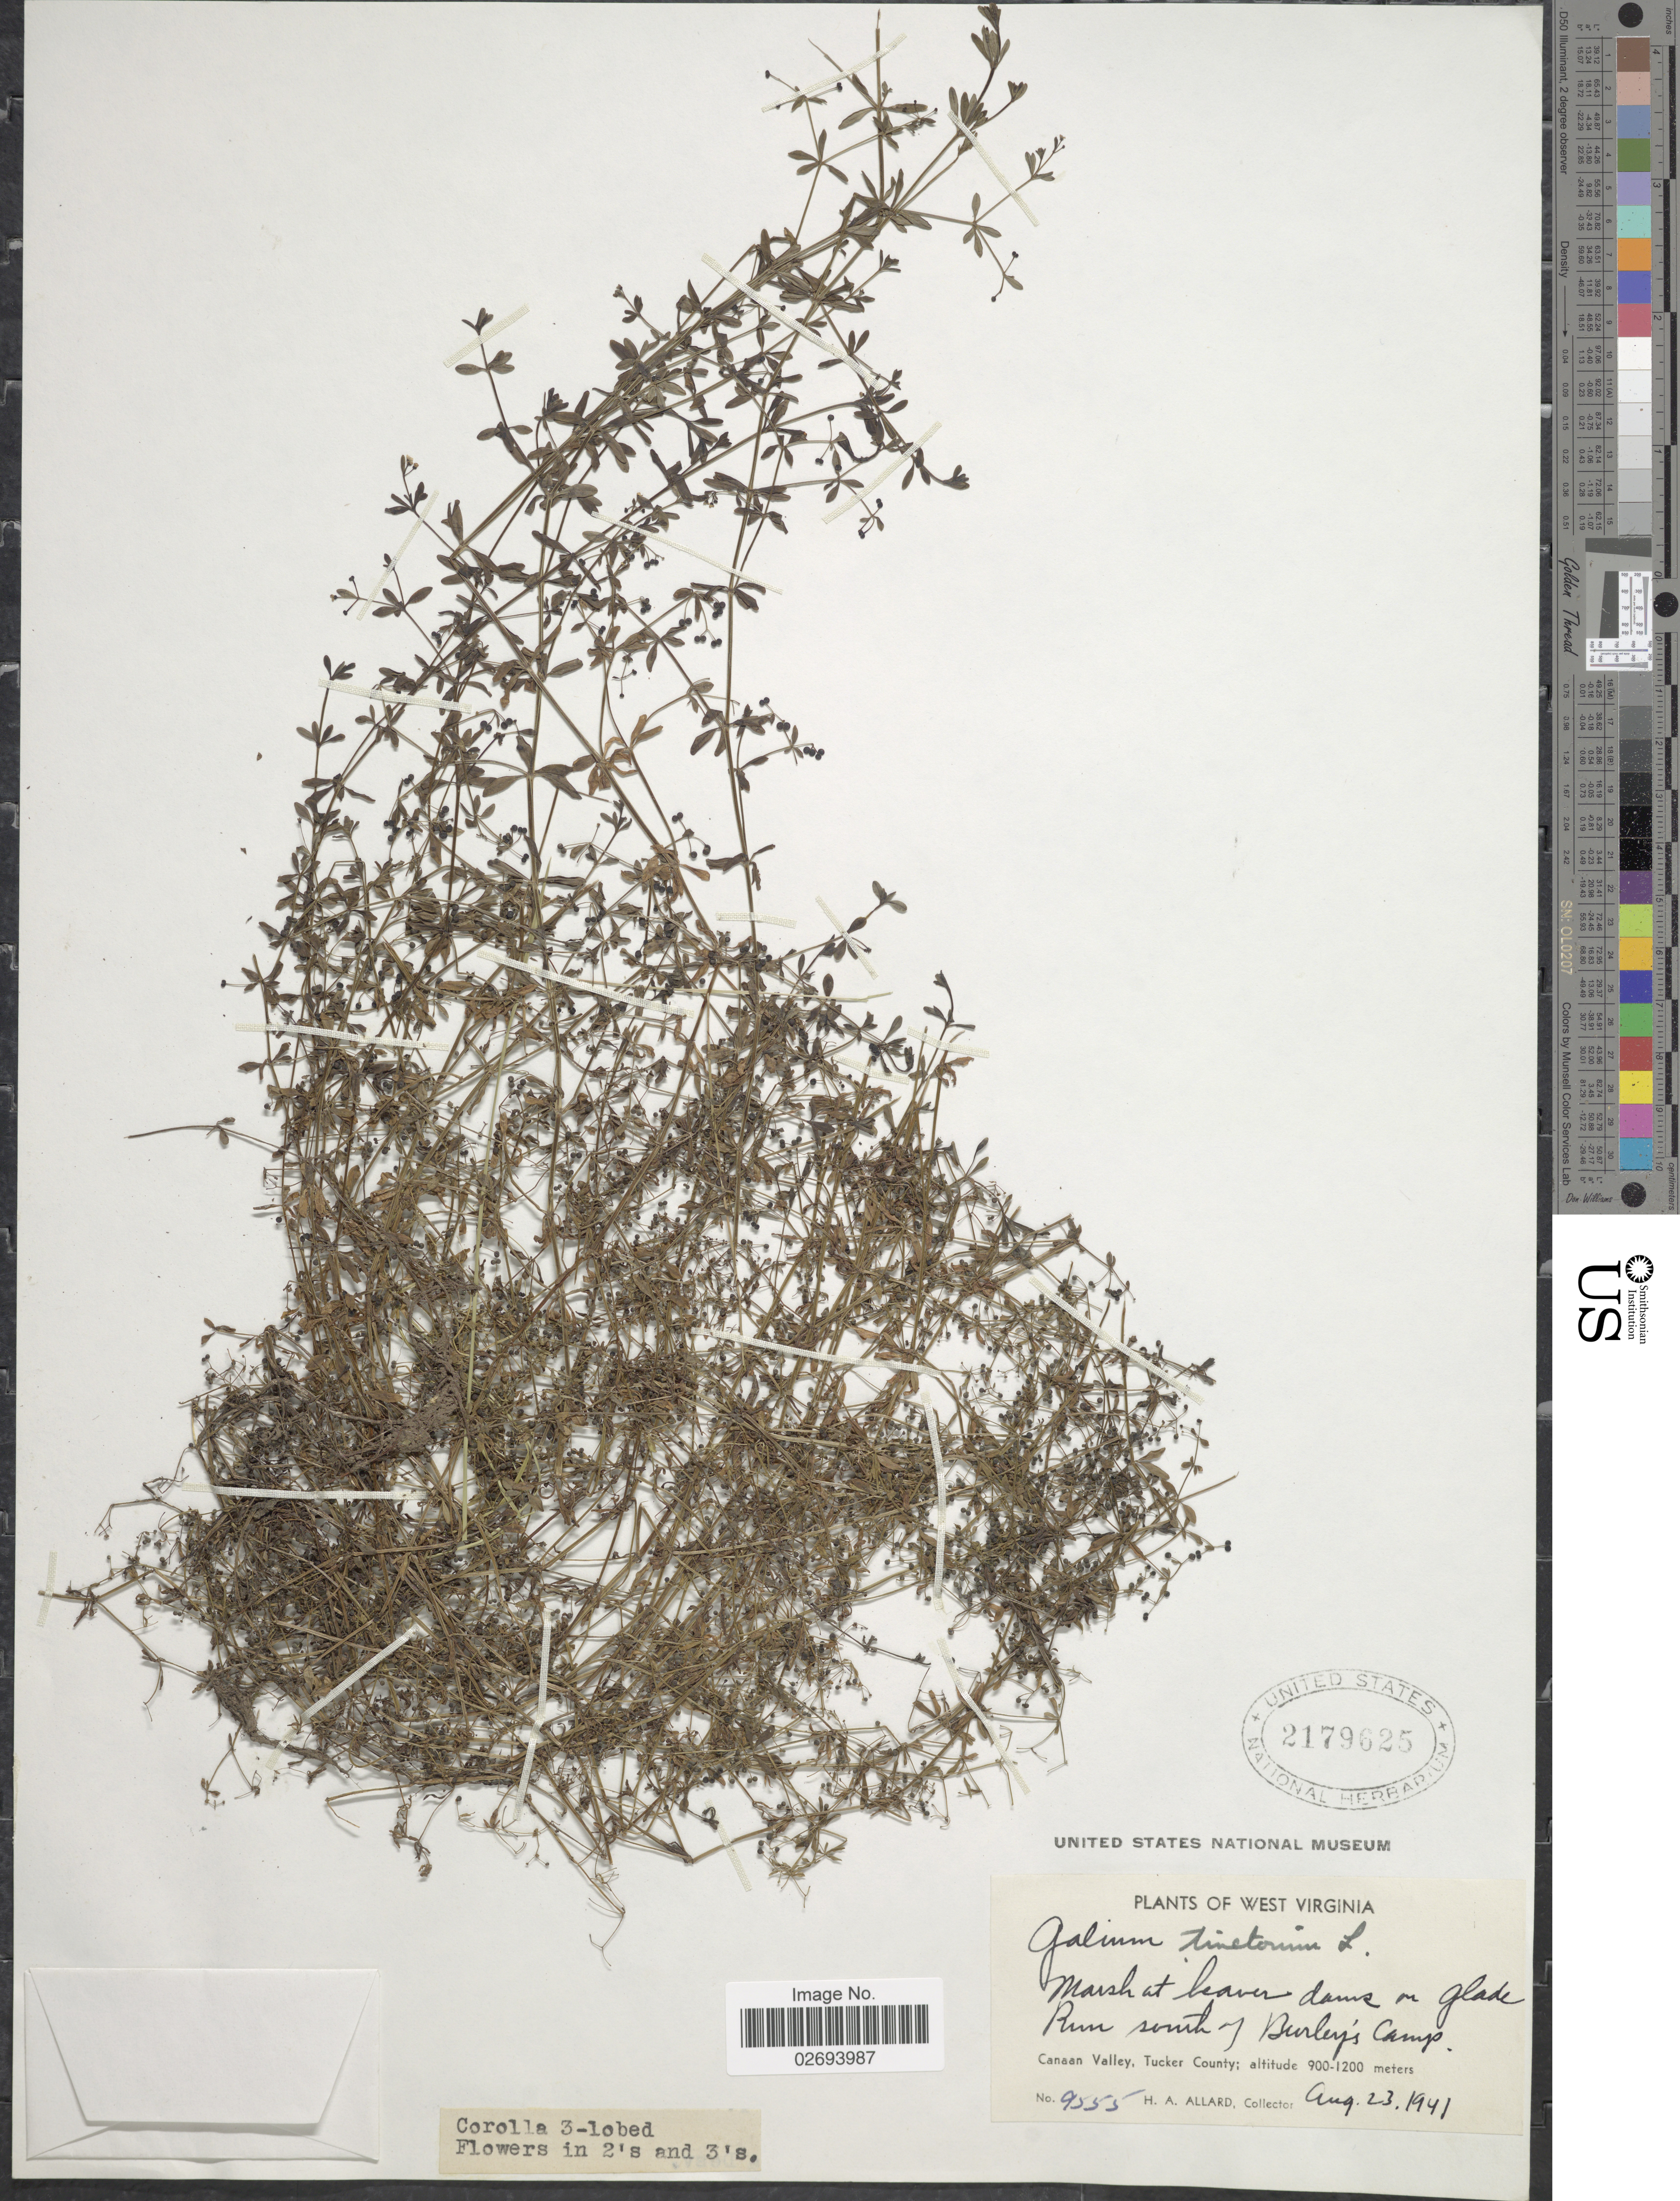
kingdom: Plantae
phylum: Tracheophyta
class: Magnoliopsida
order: Gentianales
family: Rubiaceae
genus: Galium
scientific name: Galium tinctorium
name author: (L.) Scop.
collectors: H. A. Allard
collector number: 9555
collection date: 1941-08-23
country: United States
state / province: West Virginia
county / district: Tucker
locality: Marsh at beaver dams on glade Run south of Burley's Camp. Canaan Valley, Tucker County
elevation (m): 900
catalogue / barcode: US 2179625